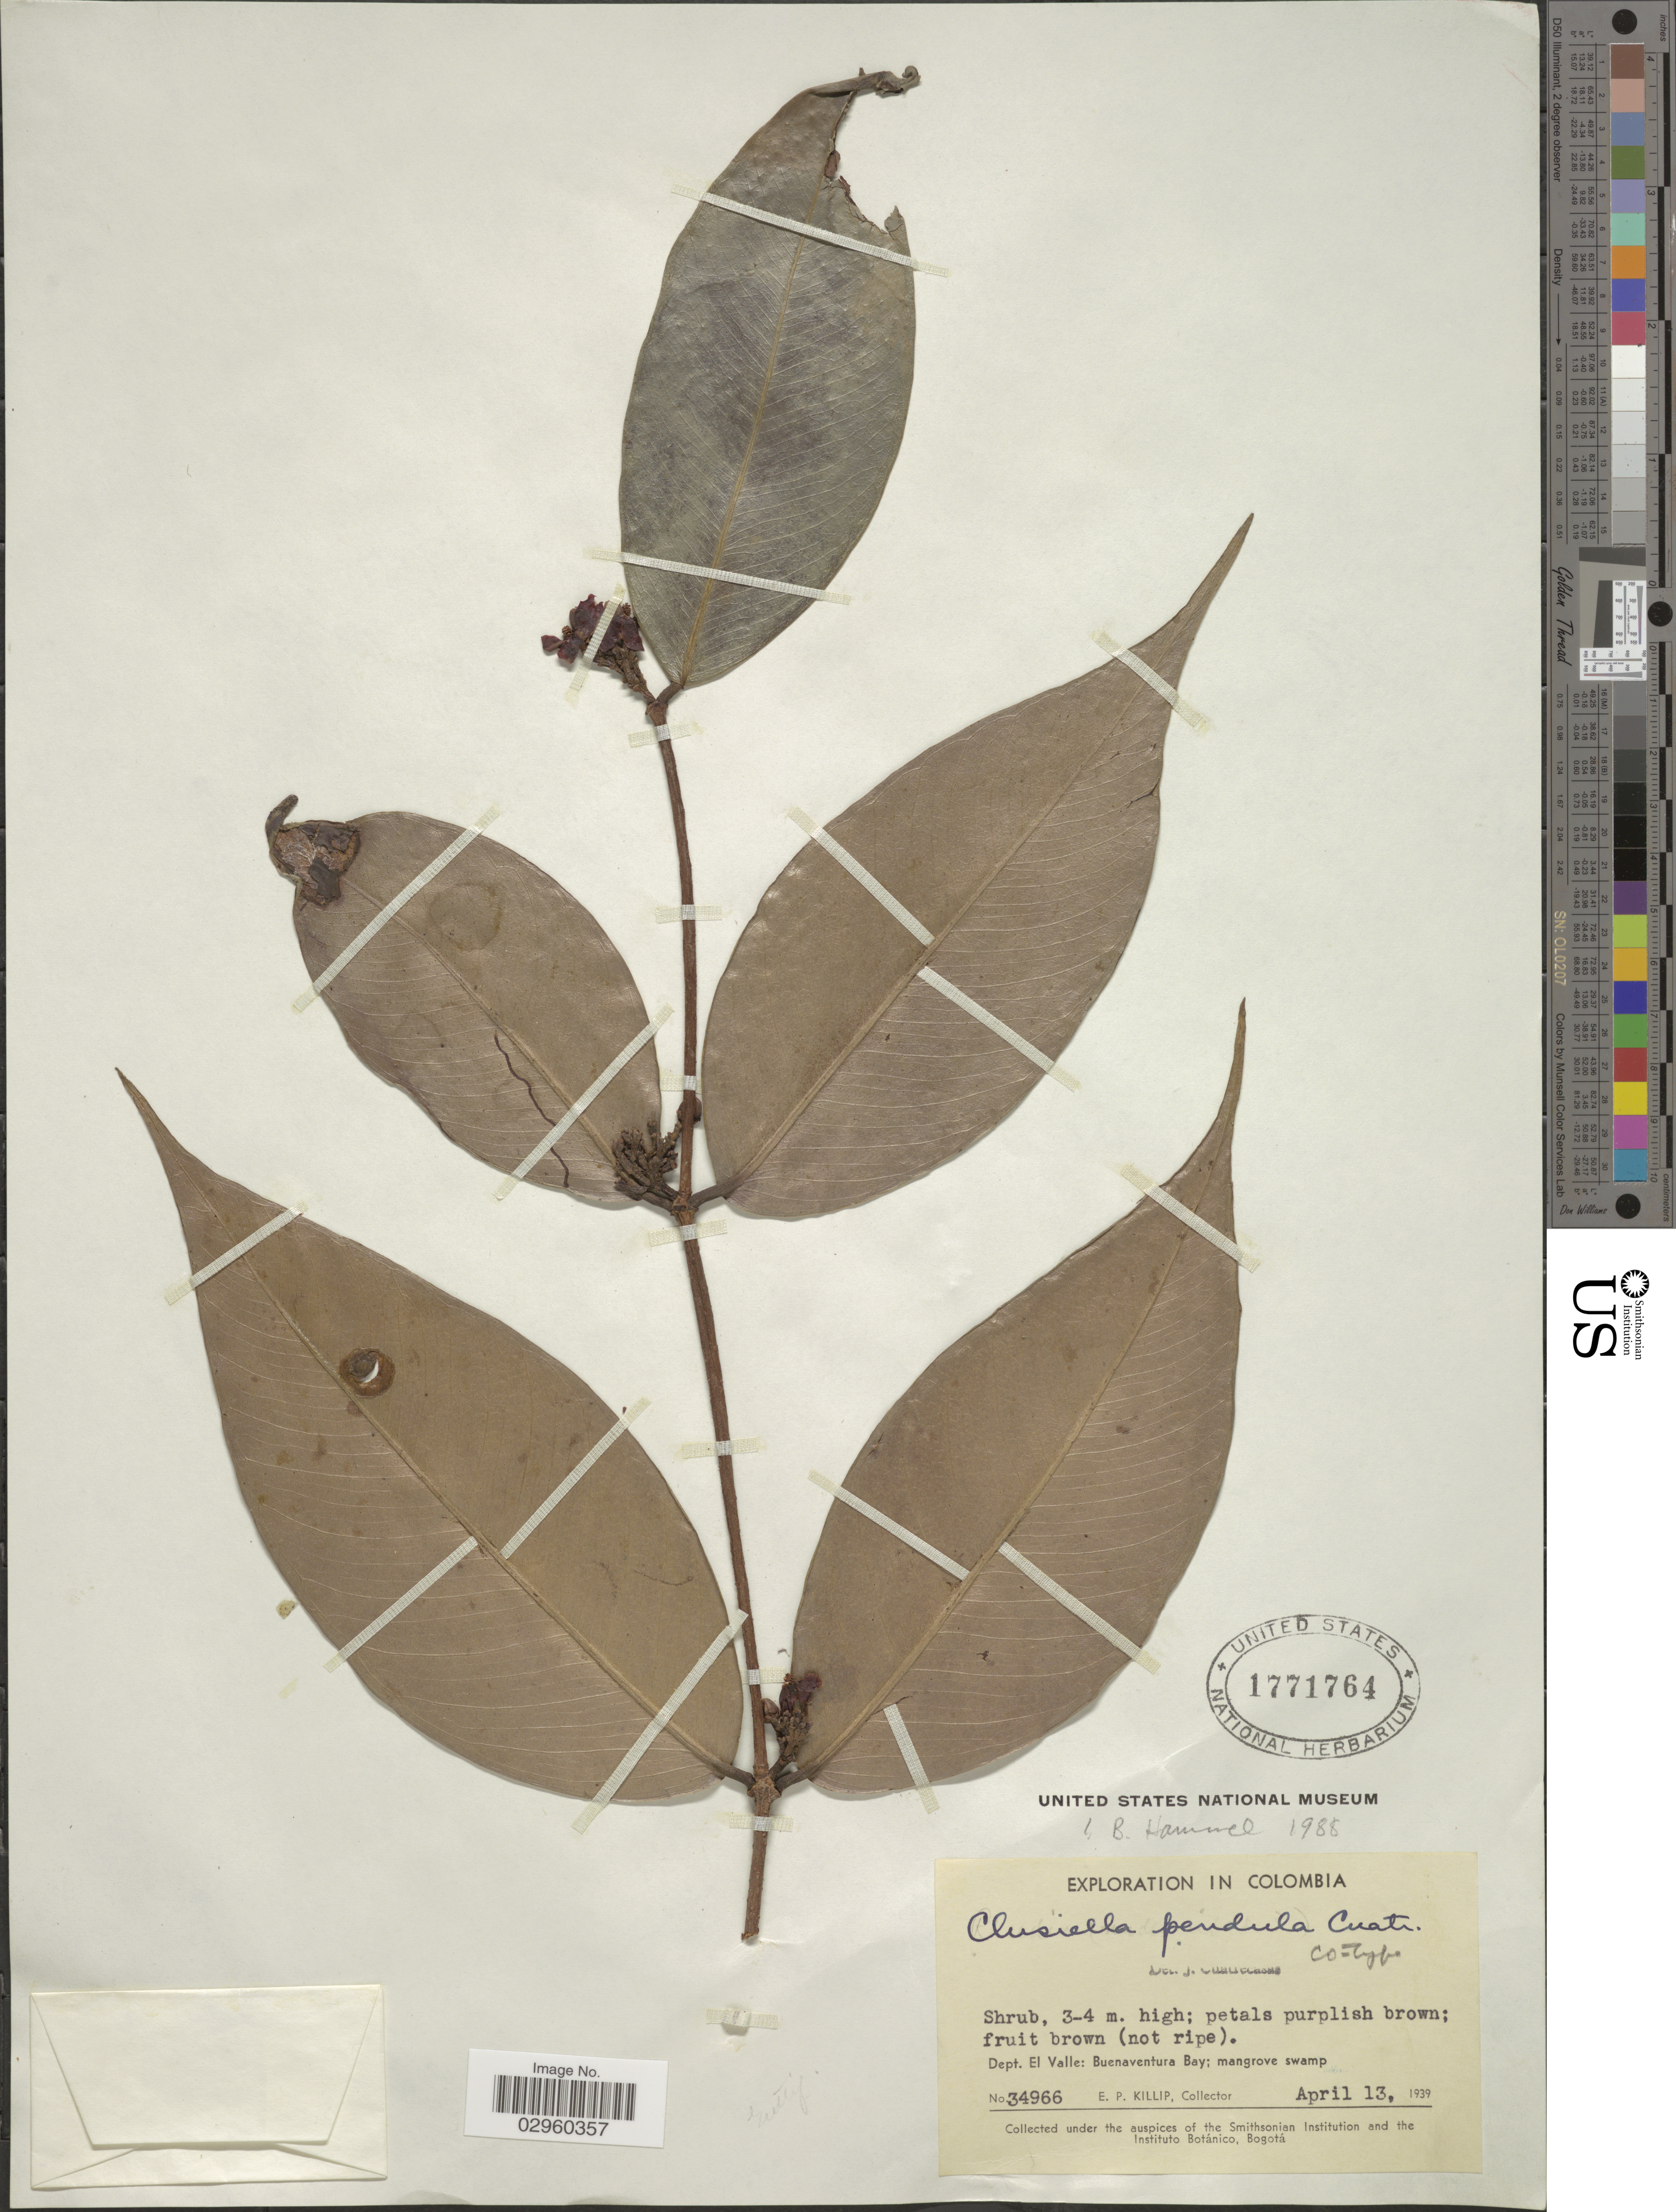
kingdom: Plantae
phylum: Tracheophyta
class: Magnoliopsida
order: Malpighiales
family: Calophyllaceae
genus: Clusiella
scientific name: Clusiella pendula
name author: Cuatrec.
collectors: E. P. Killip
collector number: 34966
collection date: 1939-04-13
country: Colombia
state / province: Valle del Cauca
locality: Dept. El Valle: Buenaventura Bay.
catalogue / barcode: US 1771764